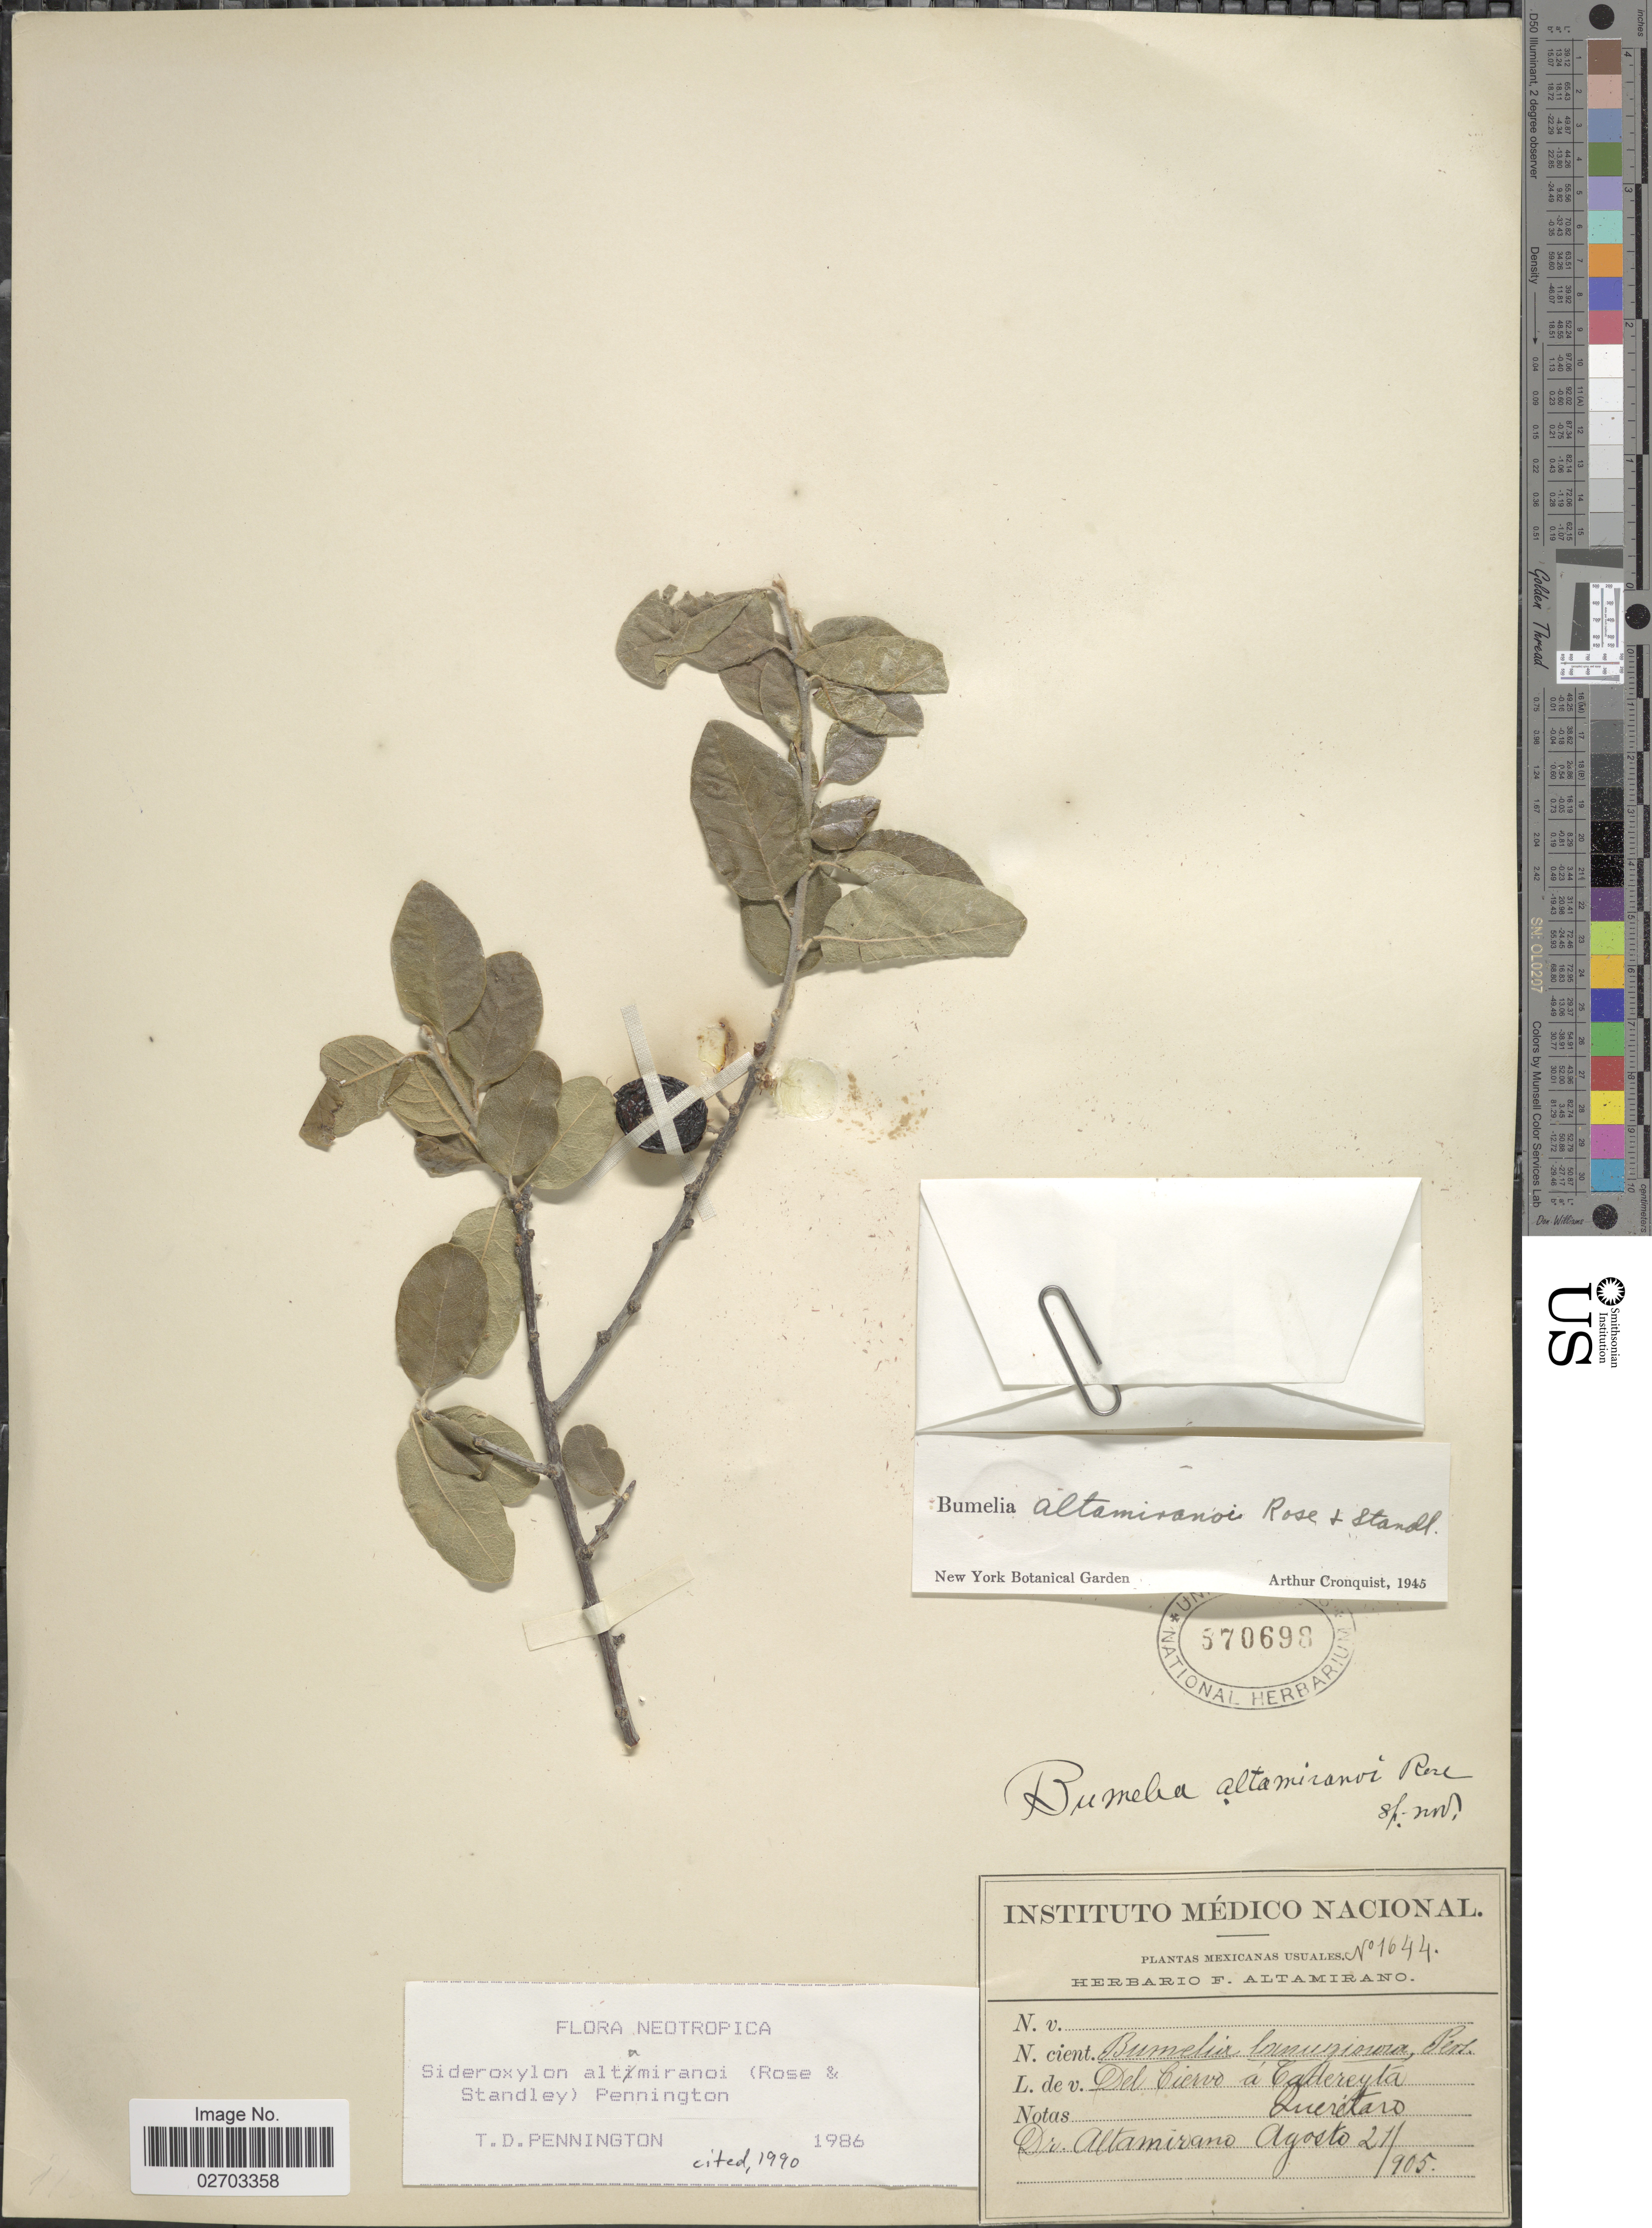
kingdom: Plantae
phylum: Tracheophyta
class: Magnoliopsida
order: Ericales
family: Sapotaceae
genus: Sideroxylon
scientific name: Sideroxylon altamiranoi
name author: (Rose & Standl.) T.D. Penn.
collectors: F. Altamirano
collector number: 1644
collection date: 1905-08-21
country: Mexico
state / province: Querétaro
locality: Mexicanas Usuales, Del Ciervo a Cadereyto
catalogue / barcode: US 570698